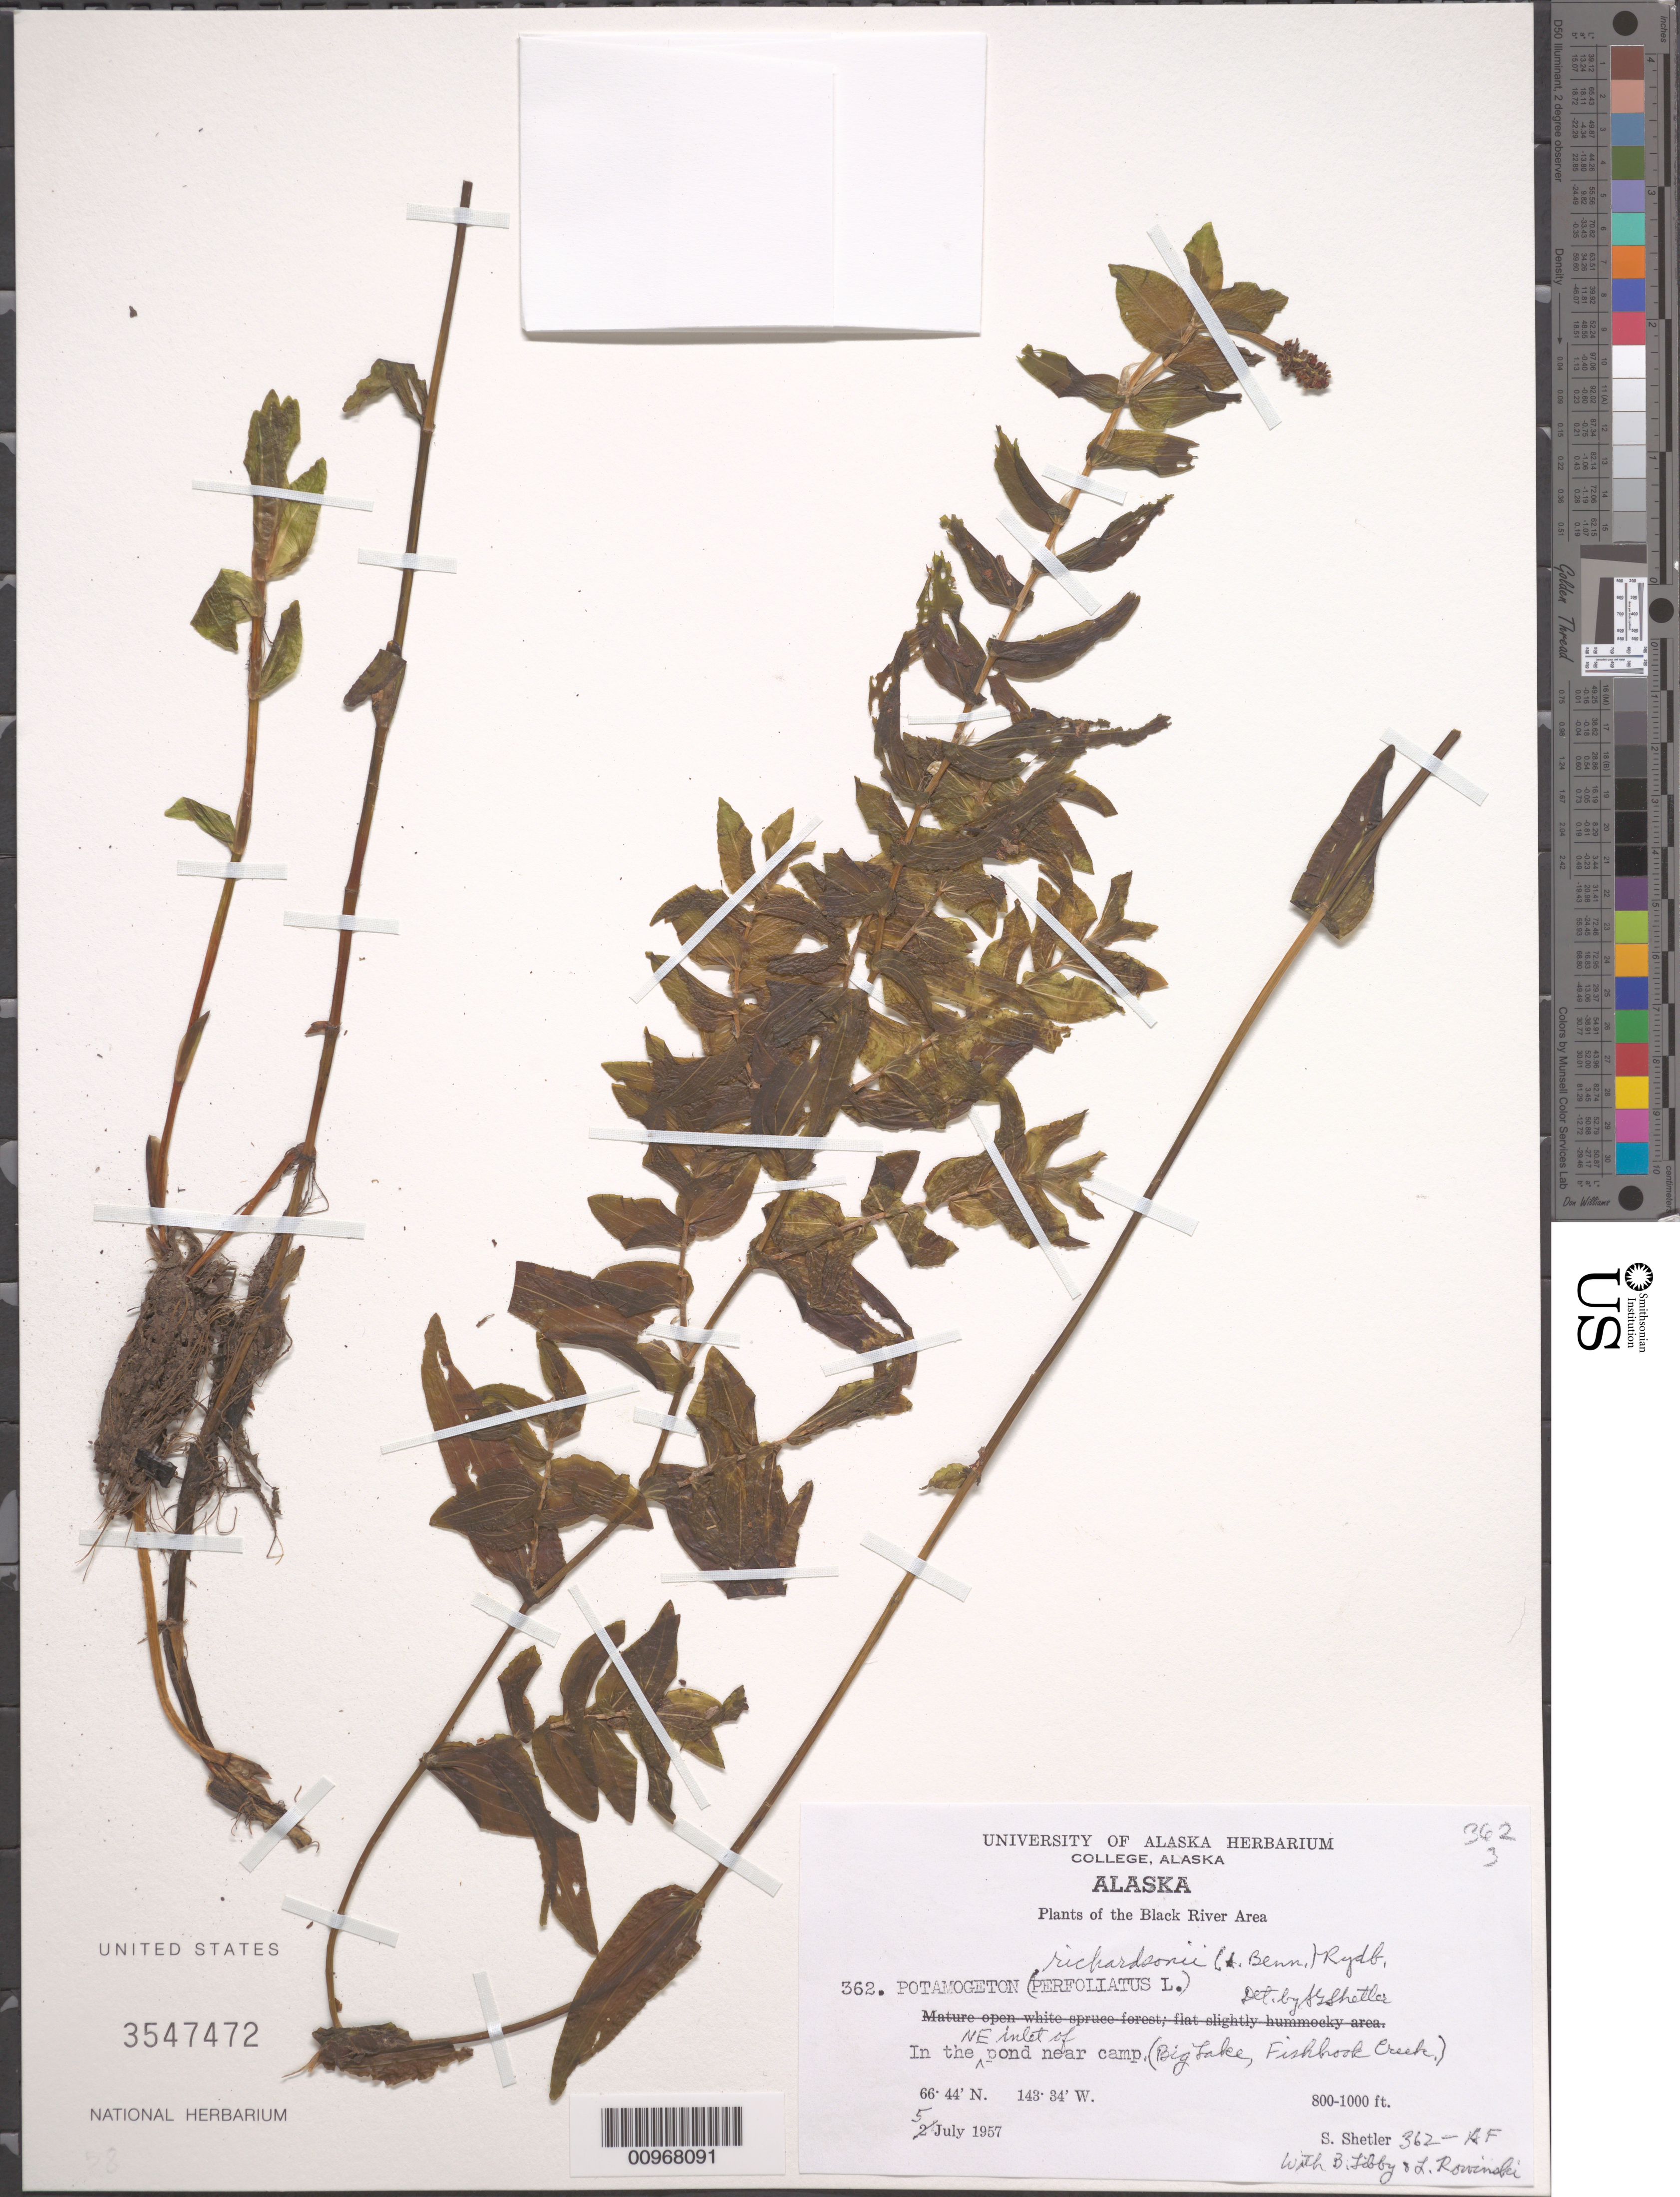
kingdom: Plantae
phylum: Tracheophyta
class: Liliopsida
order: Alismatales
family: Potamogetonaceae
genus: Potamogeton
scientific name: Potamogeton richardsonii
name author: (A.W. Benn.) Rydb.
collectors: S. Shetler, B. Libby & L. Rowinski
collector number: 362-AF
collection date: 1957-07-05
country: United States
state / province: Alaska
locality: Black River Area. In the NE inlet of pond near camp, (Big Lake, Fishhook Creek).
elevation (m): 244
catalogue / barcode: US 3547472